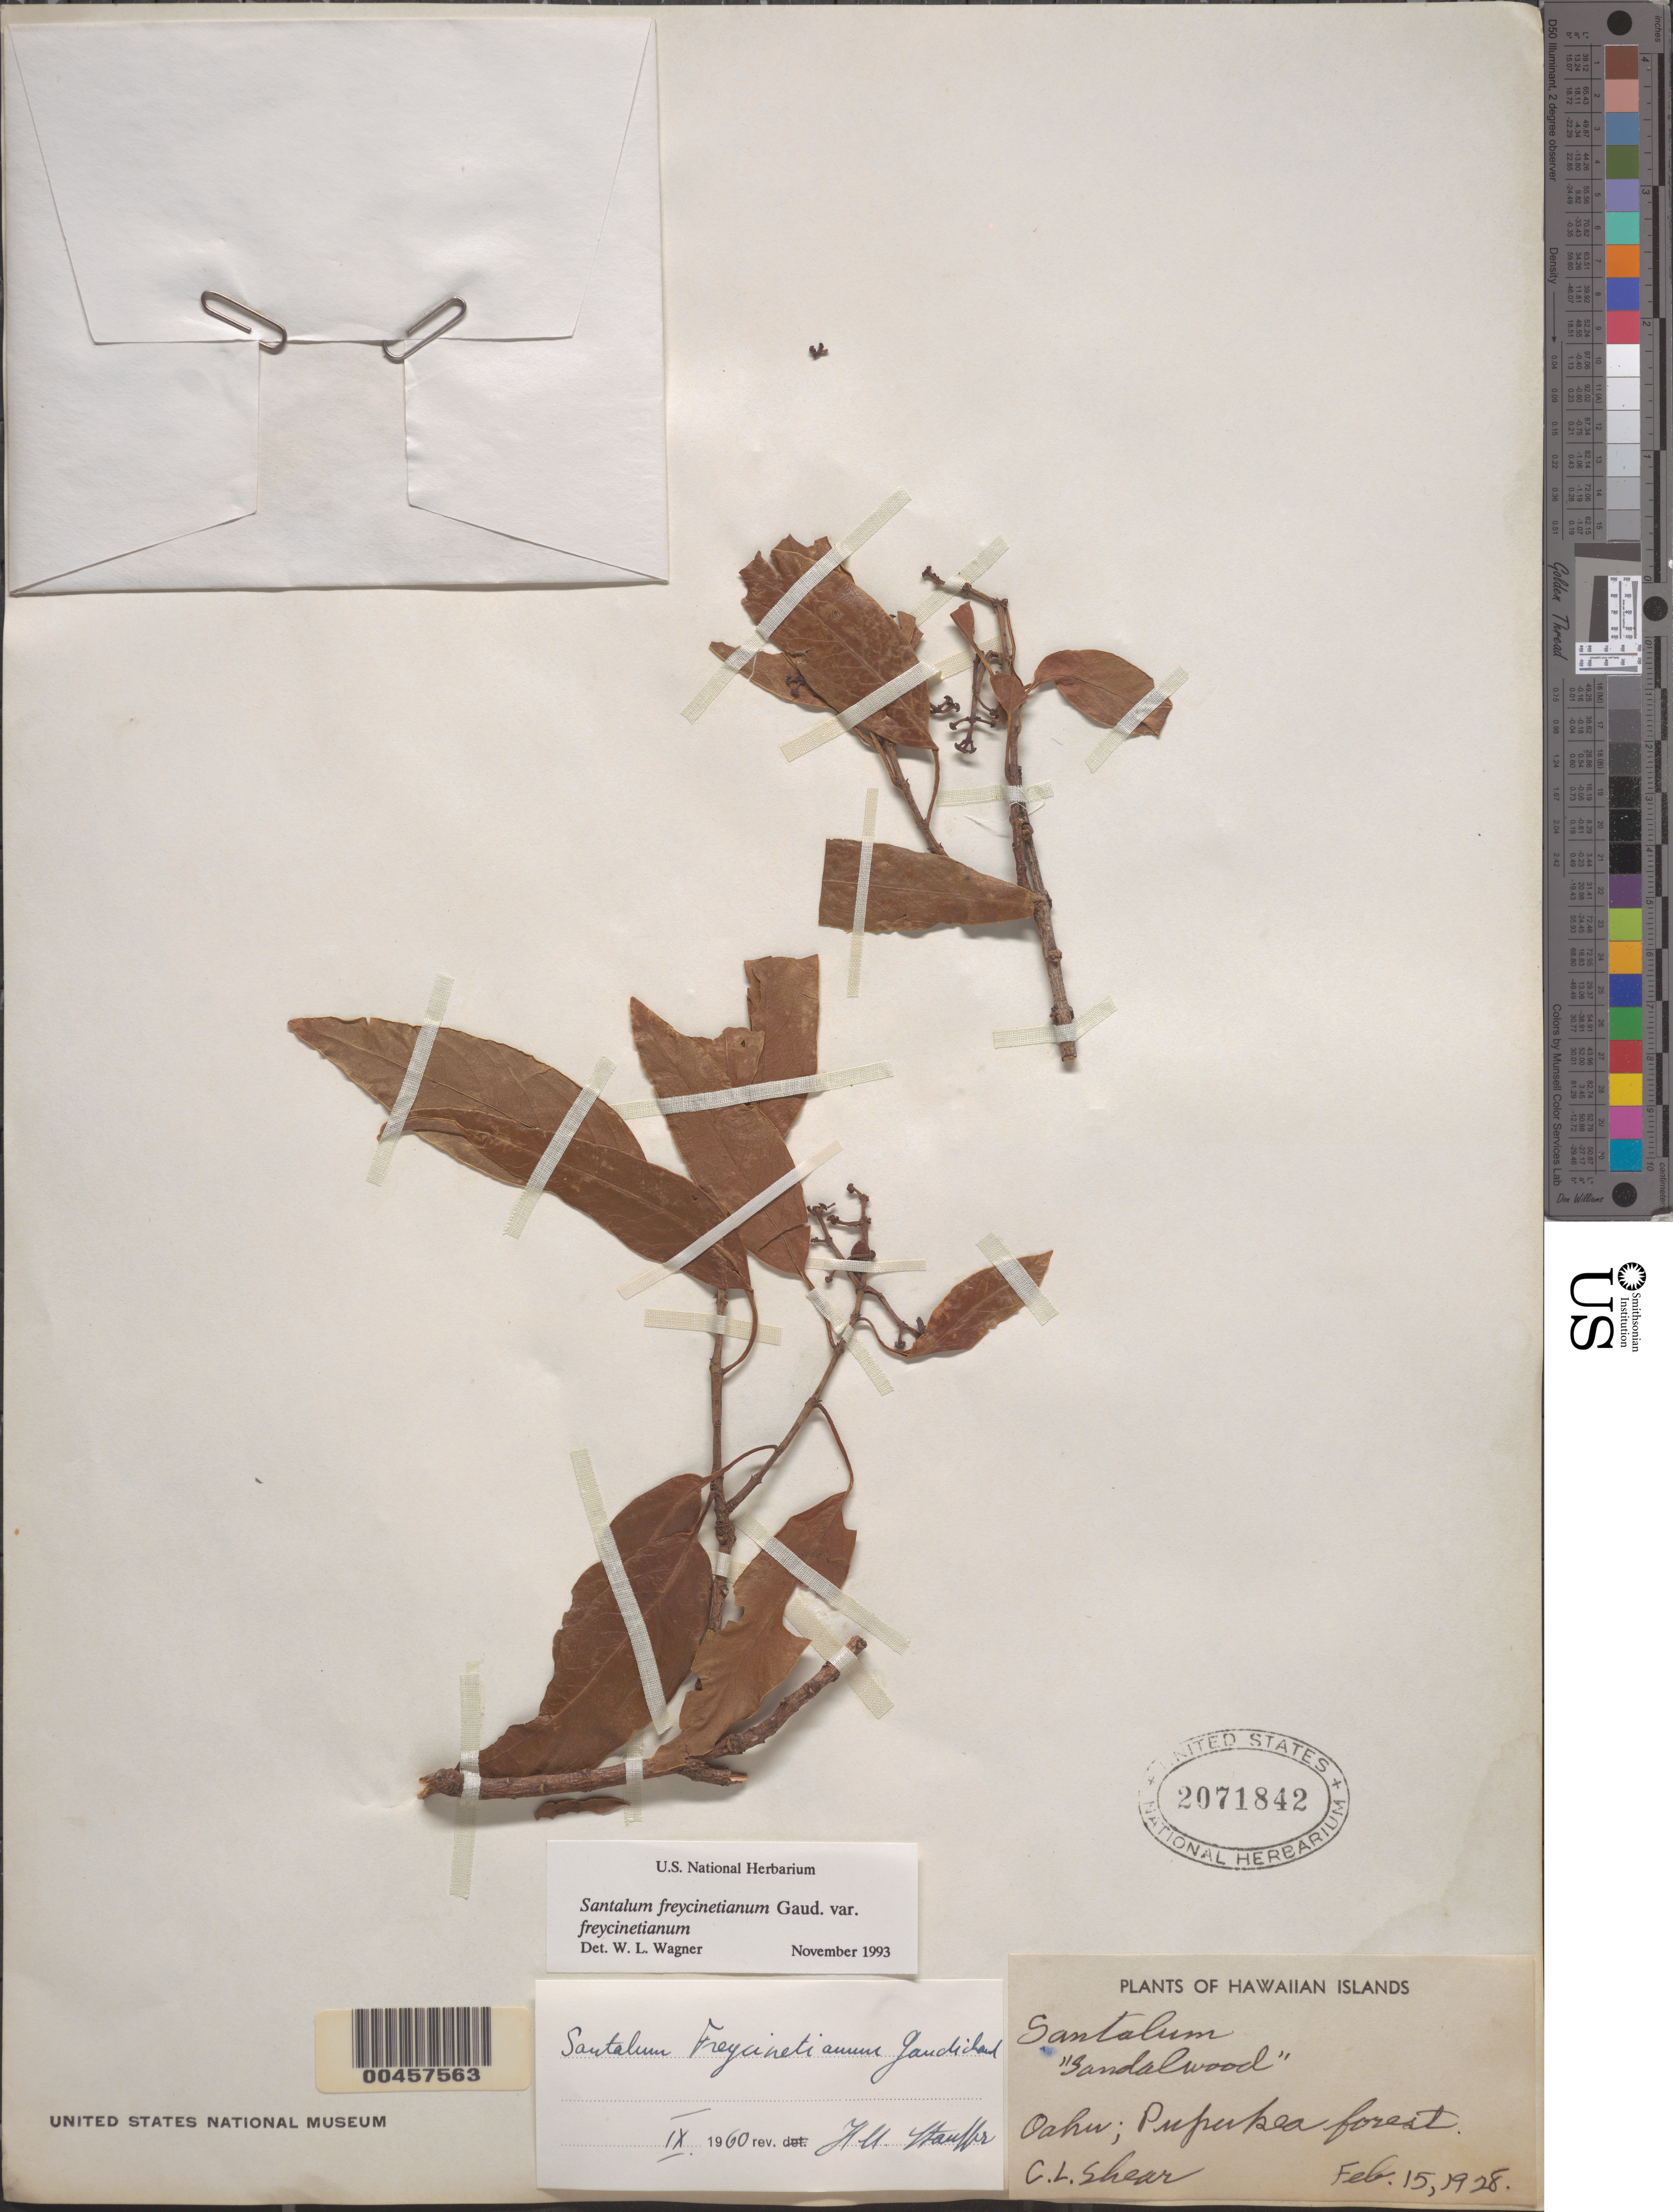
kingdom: Plantae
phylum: Tracheophyta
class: Magnoliopsida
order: Santalales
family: Santalaceae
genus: Santalum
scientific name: Santalum freycinetianum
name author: Gaudich.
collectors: C. L. Shear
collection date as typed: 15 Feb 1928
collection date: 1928-02-15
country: United States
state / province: Hawaii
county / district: Honolulu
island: Oahu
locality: Pupukea forest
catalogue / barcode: US 2071842